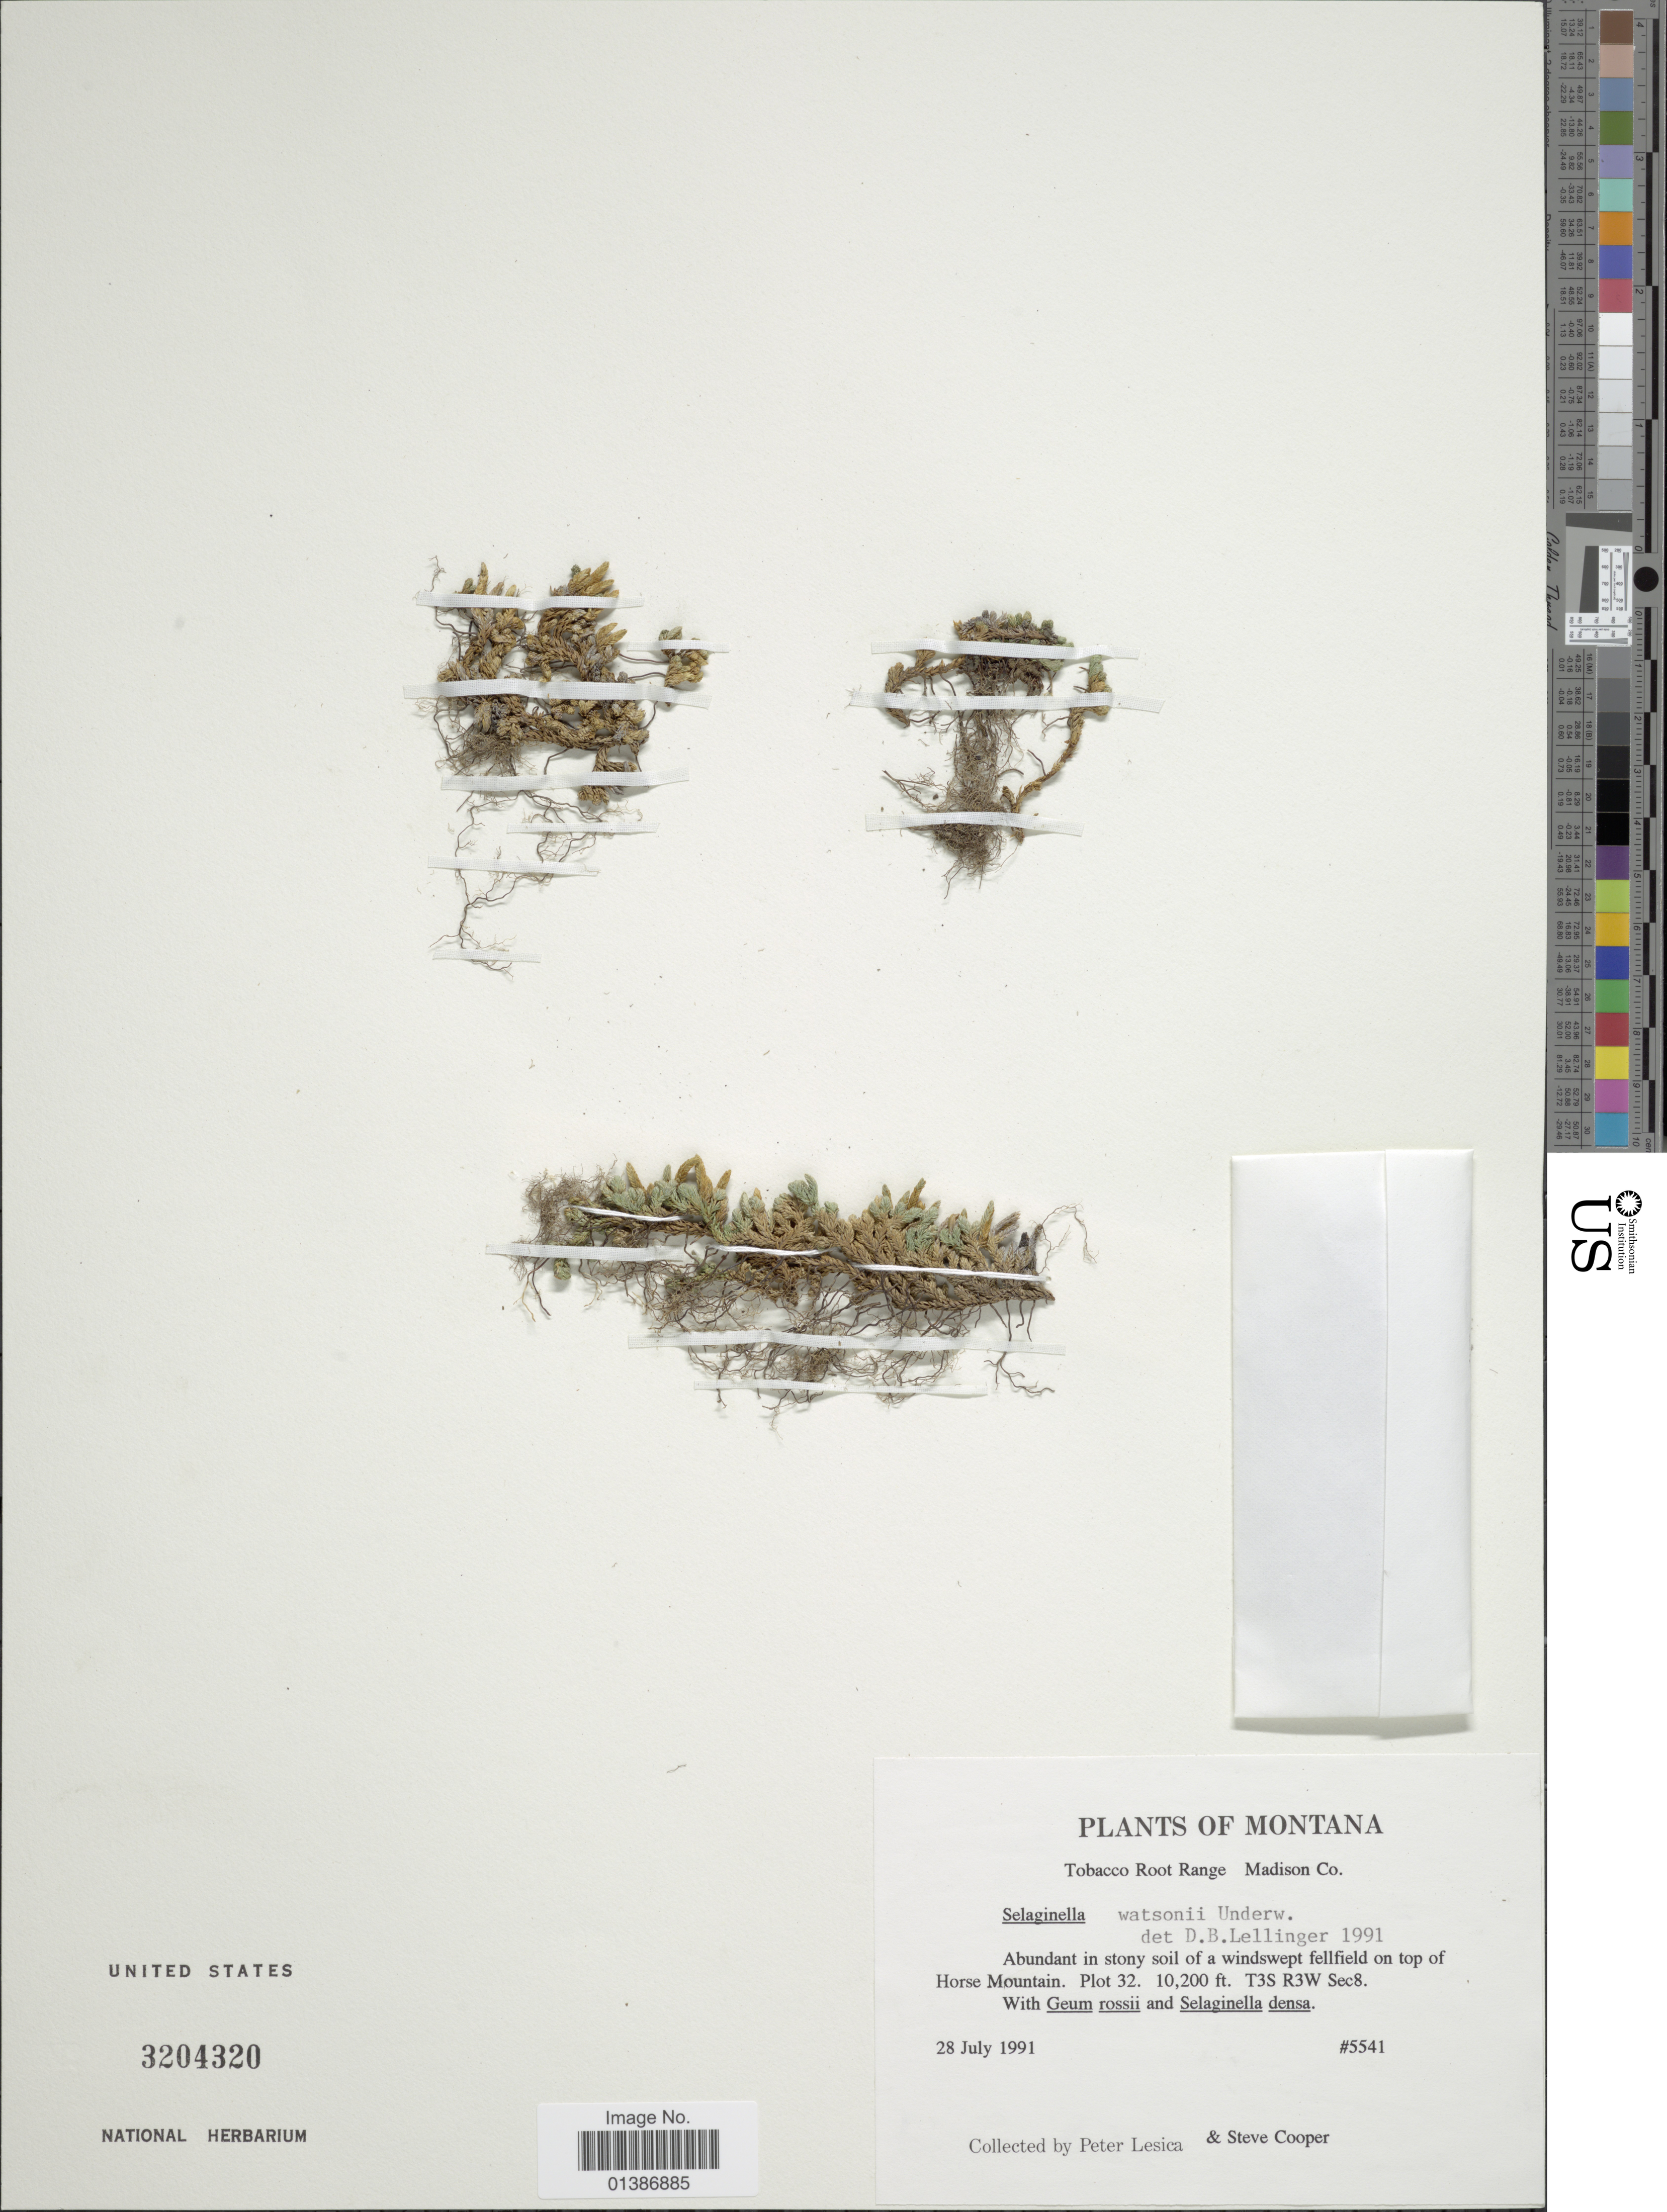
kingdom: Plantae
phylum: Tracheophyta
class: Lycopodiopsida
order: Selaginellales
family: Selaginellaceae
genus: Selaginella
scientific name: Selaginella watsonii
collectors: P. Lesica & S. Cooper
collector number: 5541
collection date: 1991-07-28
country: United States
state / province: Montana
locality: Tobacco Root Range, Madison Co. Abundant in stony soil of a windswept fellfield on top of Horse Mountain. Plot 32. T3S R3W Sec8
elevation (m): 3109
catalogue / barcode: US 3204320